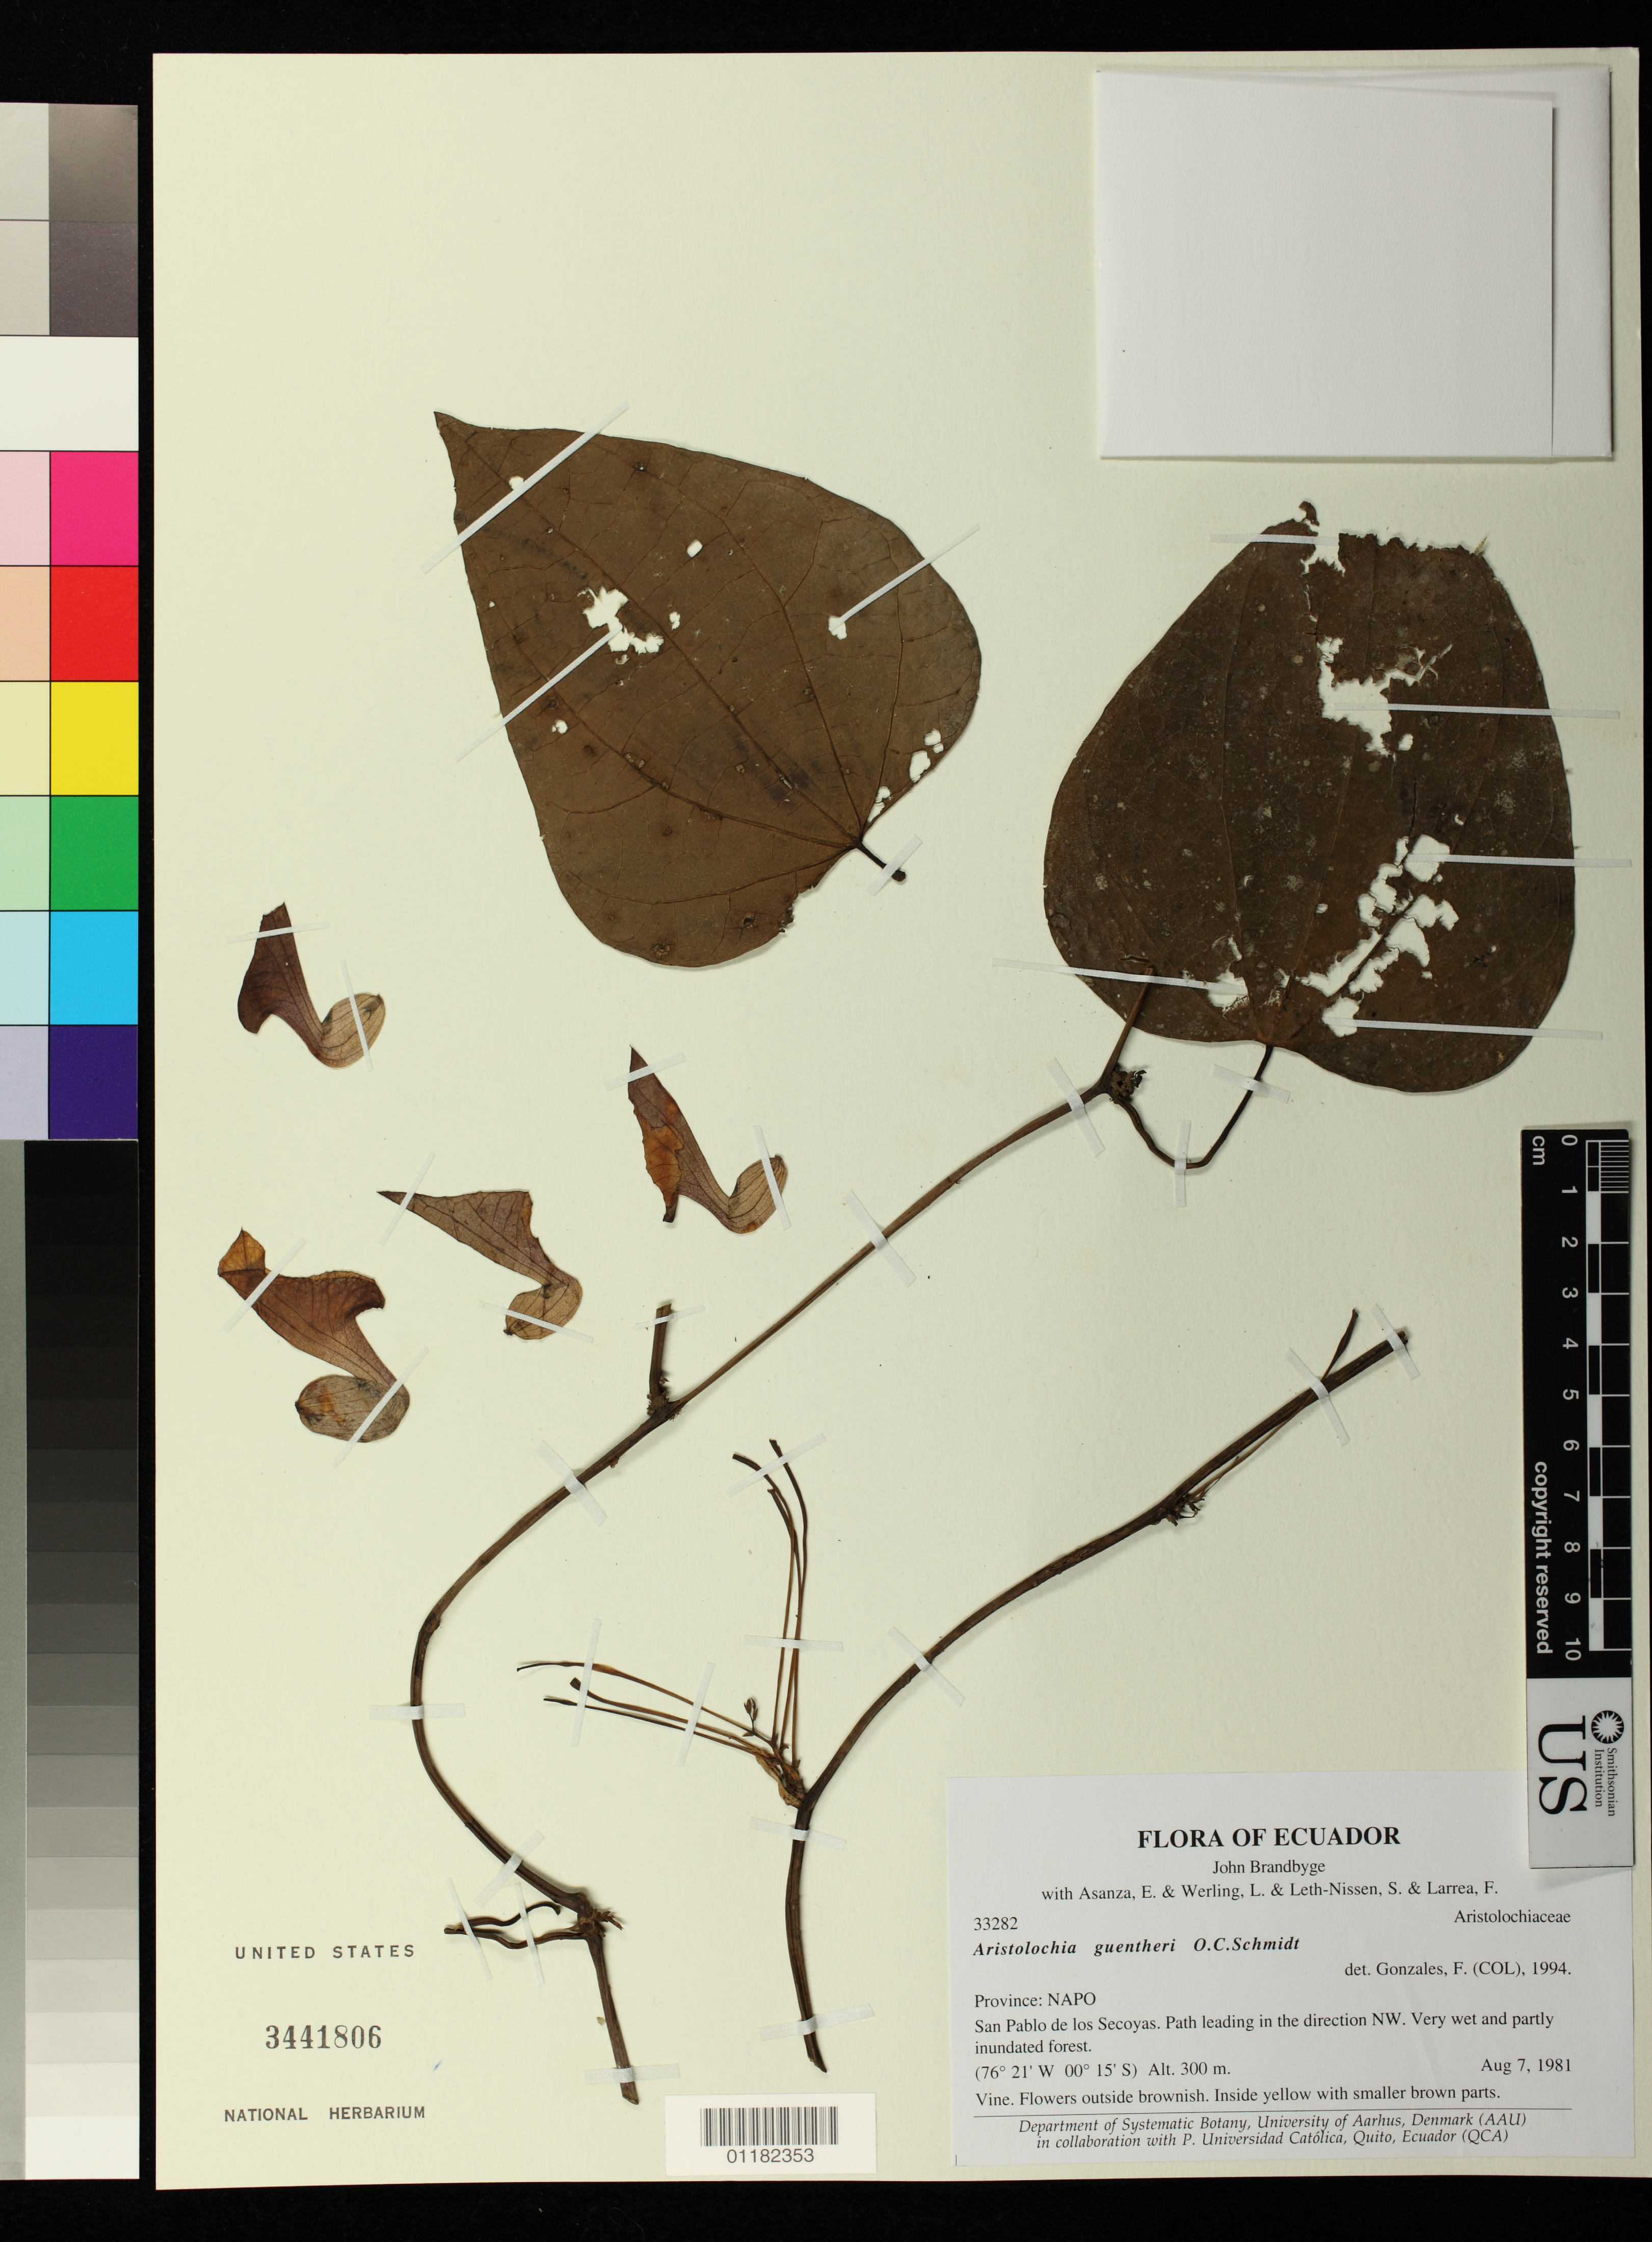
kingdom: Plantae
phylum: Tracheophyta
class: Magnoliopsida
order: Piperales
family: Aristolochiaceae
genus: Aristolochia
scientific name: Aristolochia guentheri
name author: O.C. Schmidt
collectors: J. Brandbyge, E. Asanza C., L. Werling & S. Leth-Nissen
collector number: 33282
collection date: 1981-08-07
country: Ecuador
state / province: Napo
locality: San Pablo de los Secoyas. Path leading in the direction NW. Very wet and partly inundated forest.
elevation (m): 300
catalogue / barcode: US 3441806